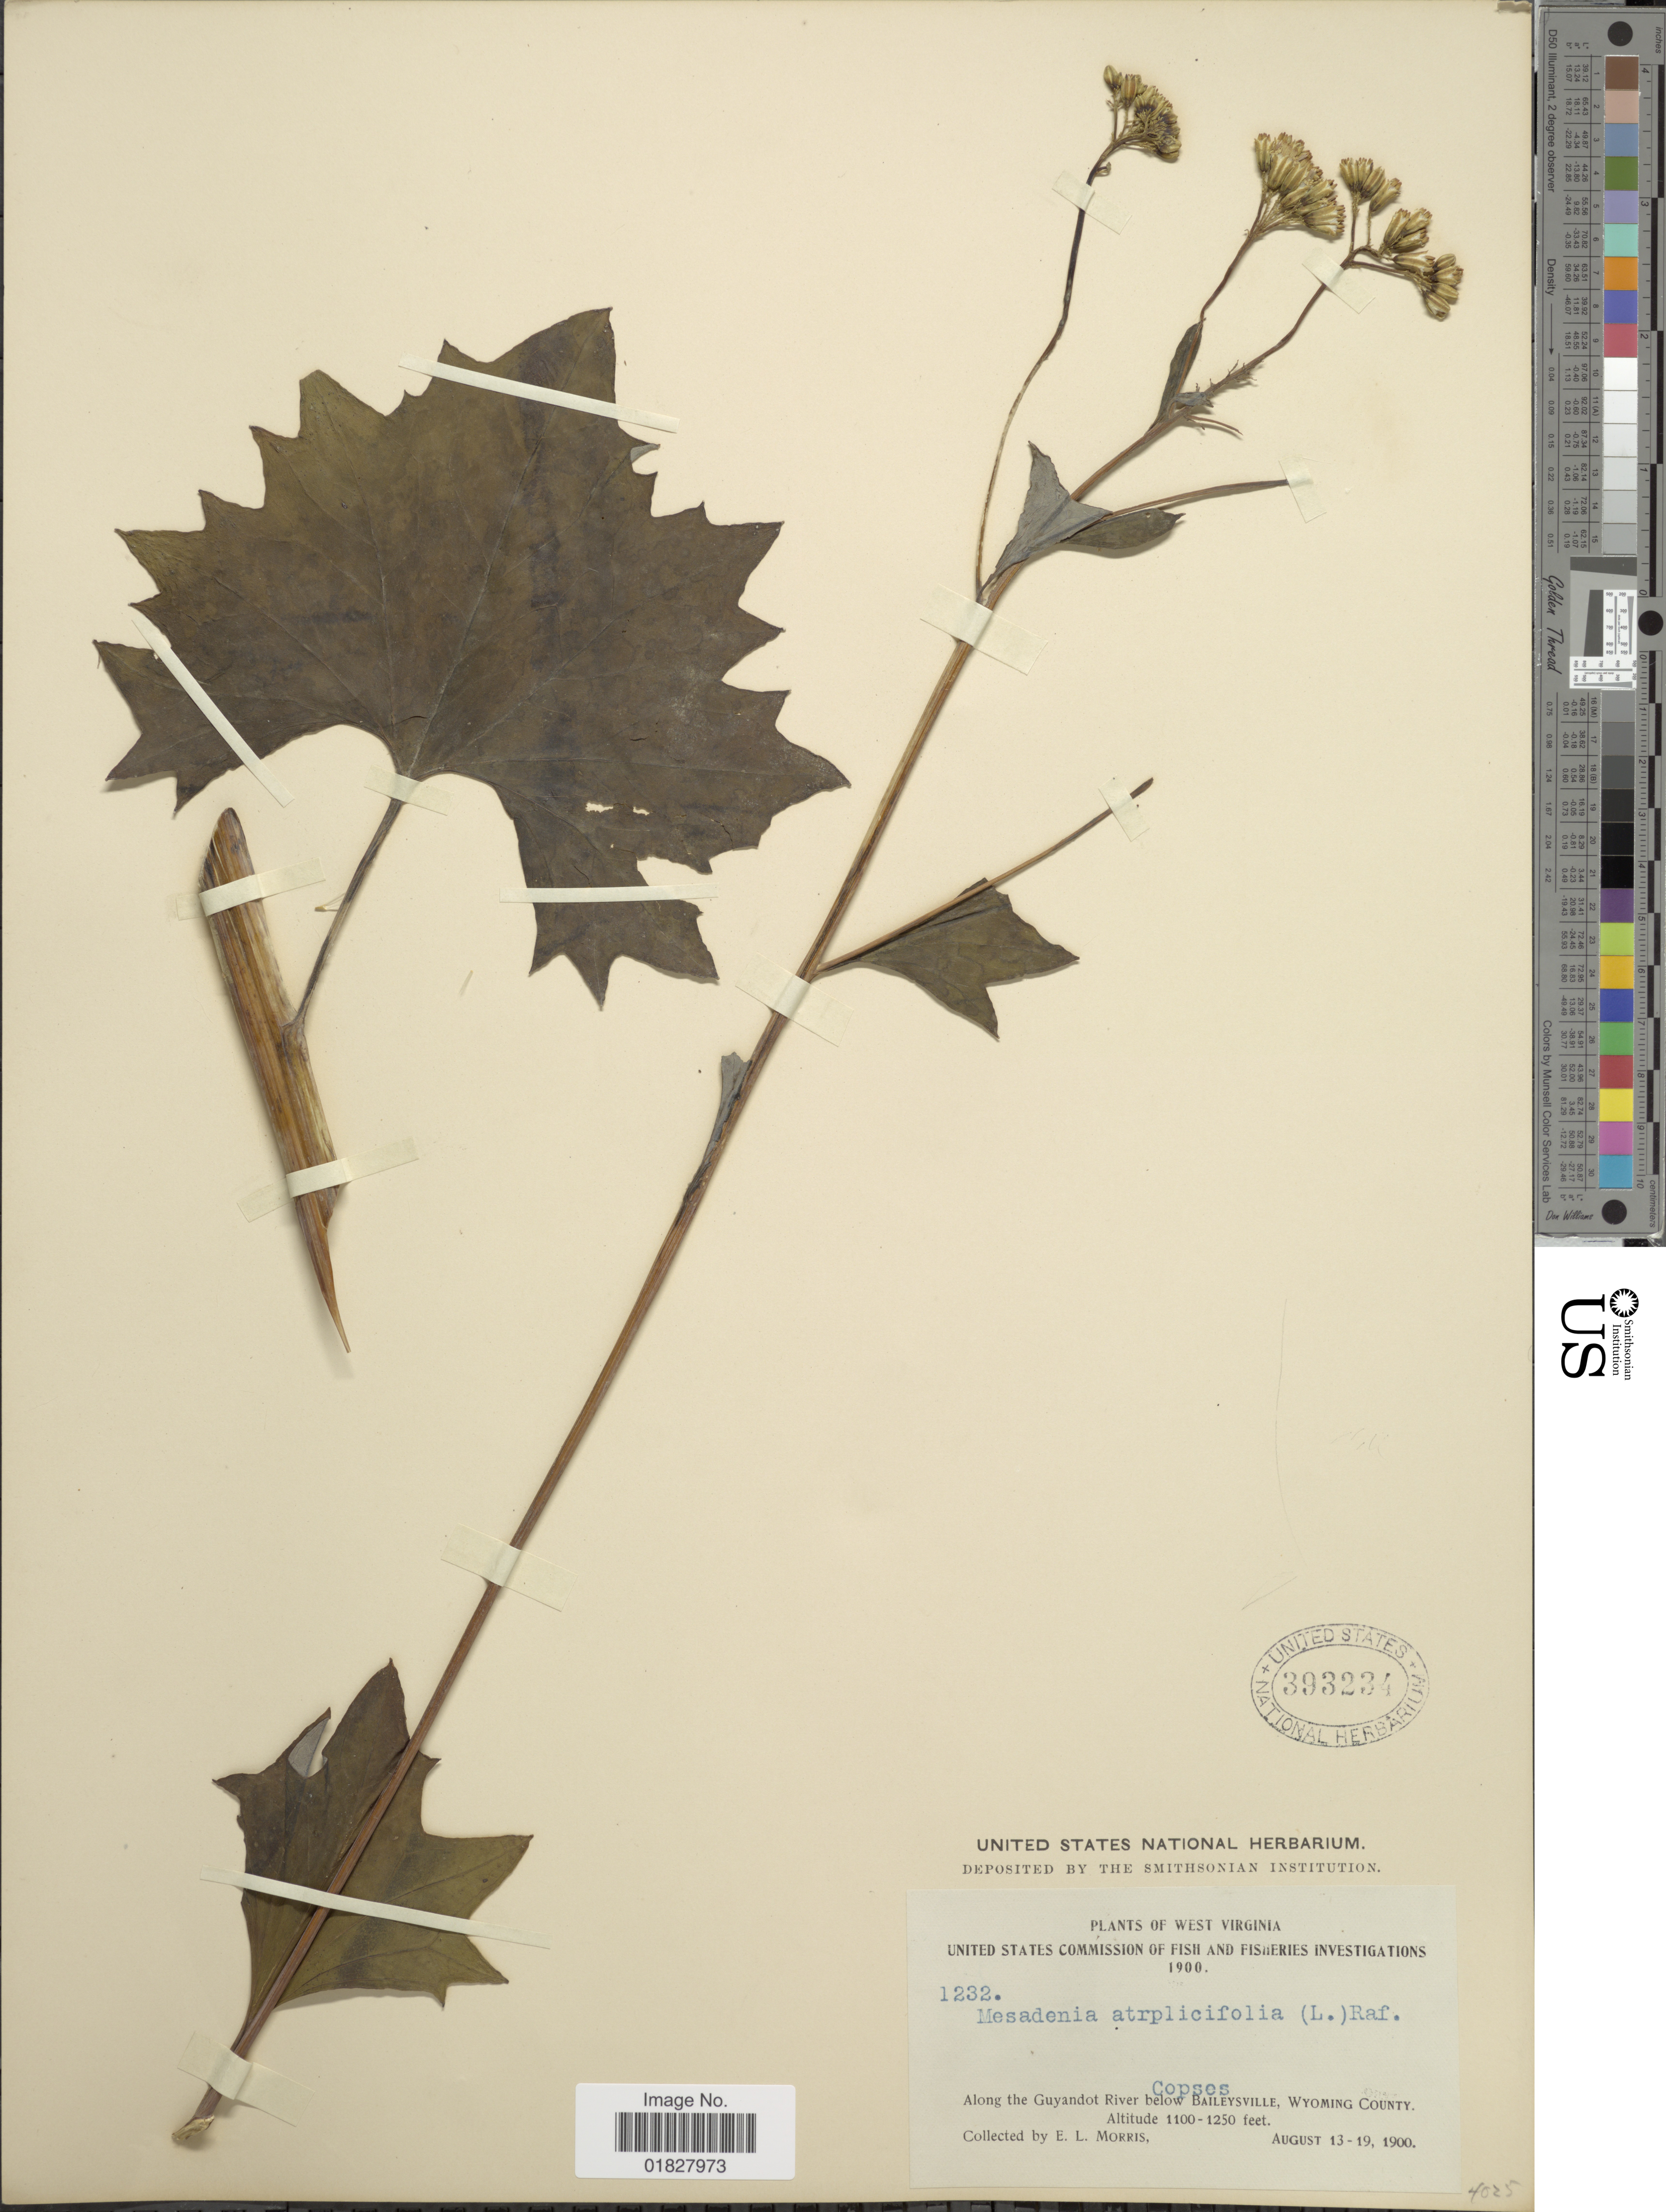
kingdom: Plantae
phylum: Tracheophyta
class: Magnoliopsida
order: Asterales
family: Asteraceae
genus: Arnoglossum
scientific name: Arnoglossum atriplicifolium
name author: (L.) H. Rob.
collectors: E. Morris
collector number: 1232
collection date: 1900-08-13/1900-08-19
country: United States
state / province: West Virginia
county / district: Wyoming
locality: Along the Guyandot River below Baileysville, Wyoming County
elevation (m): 335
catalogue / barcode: US 393234